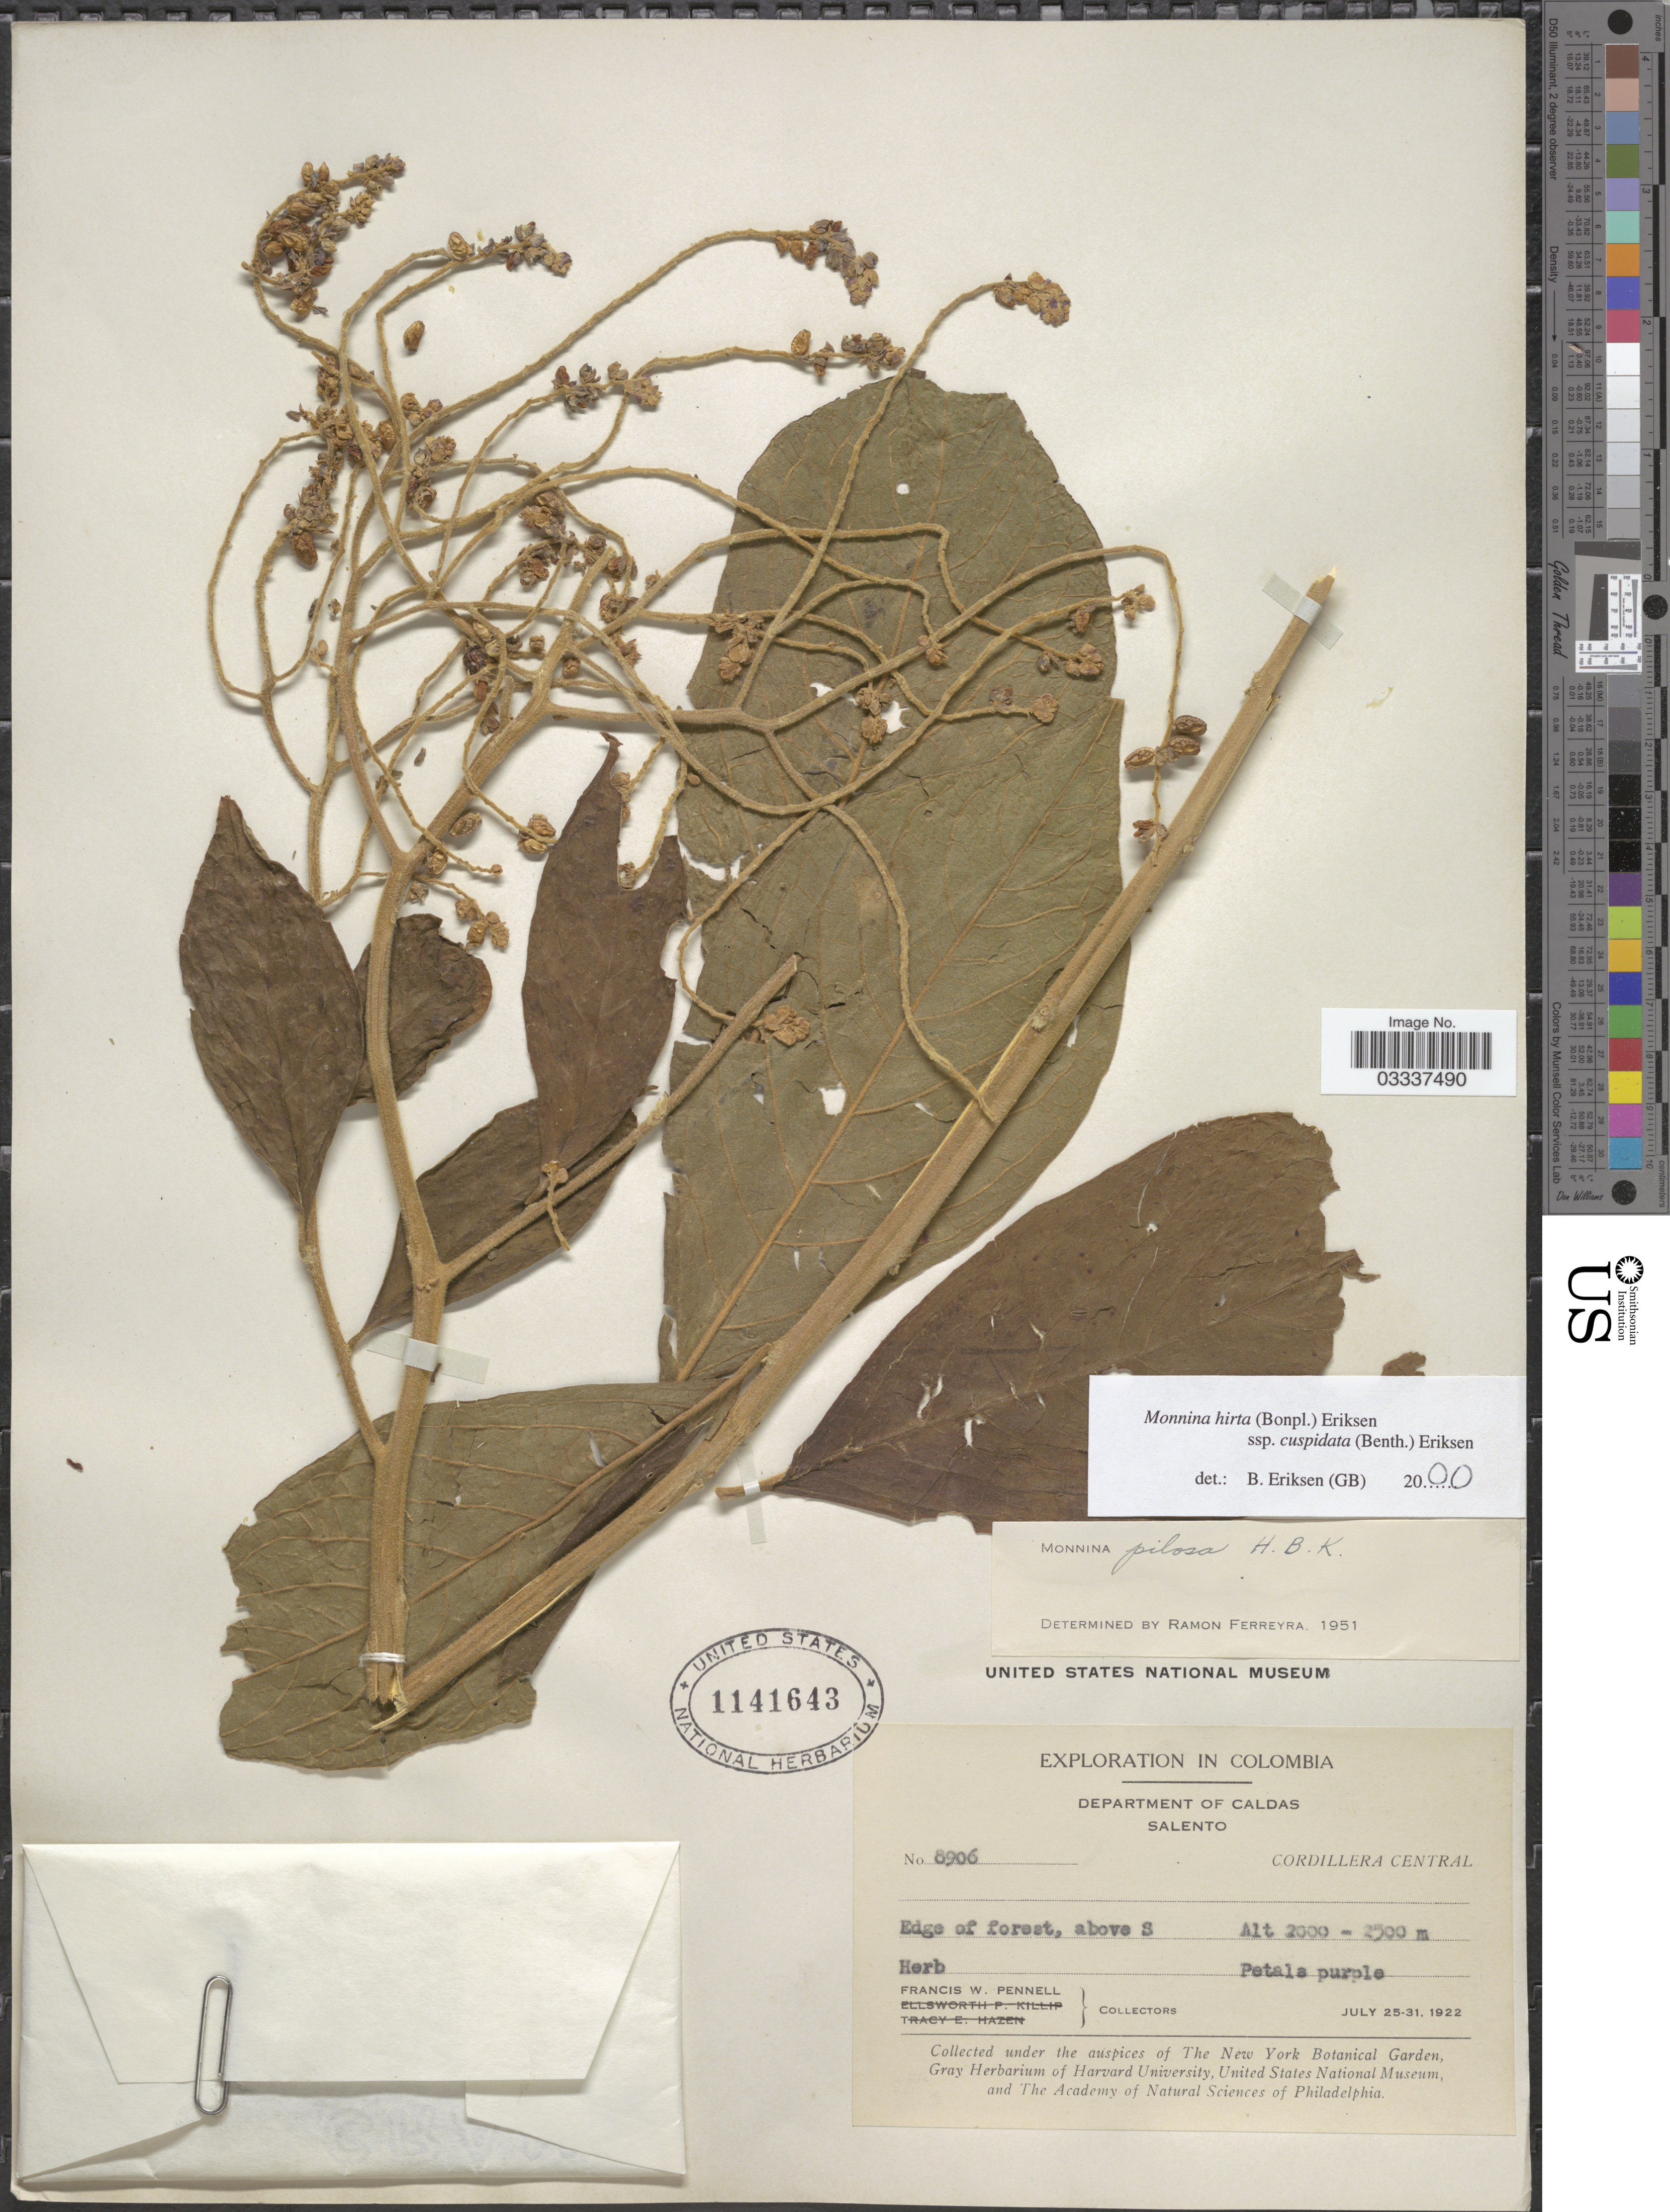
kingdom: Plantae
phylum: Tracheophyta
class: Magnoliopsida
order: Fabales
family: Polygalaceae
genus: Monnina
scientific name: Monnina hirta subsp. cuspidata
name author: (Benth.) B. Eriksen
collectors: F. W. Pennell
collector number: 8906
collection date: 1922-07-25/1922-07-31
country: Colombia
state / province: Caldas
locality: Department of Caldas, Salento, Cordillera Central.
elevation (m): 2000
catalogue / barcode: US 1141643